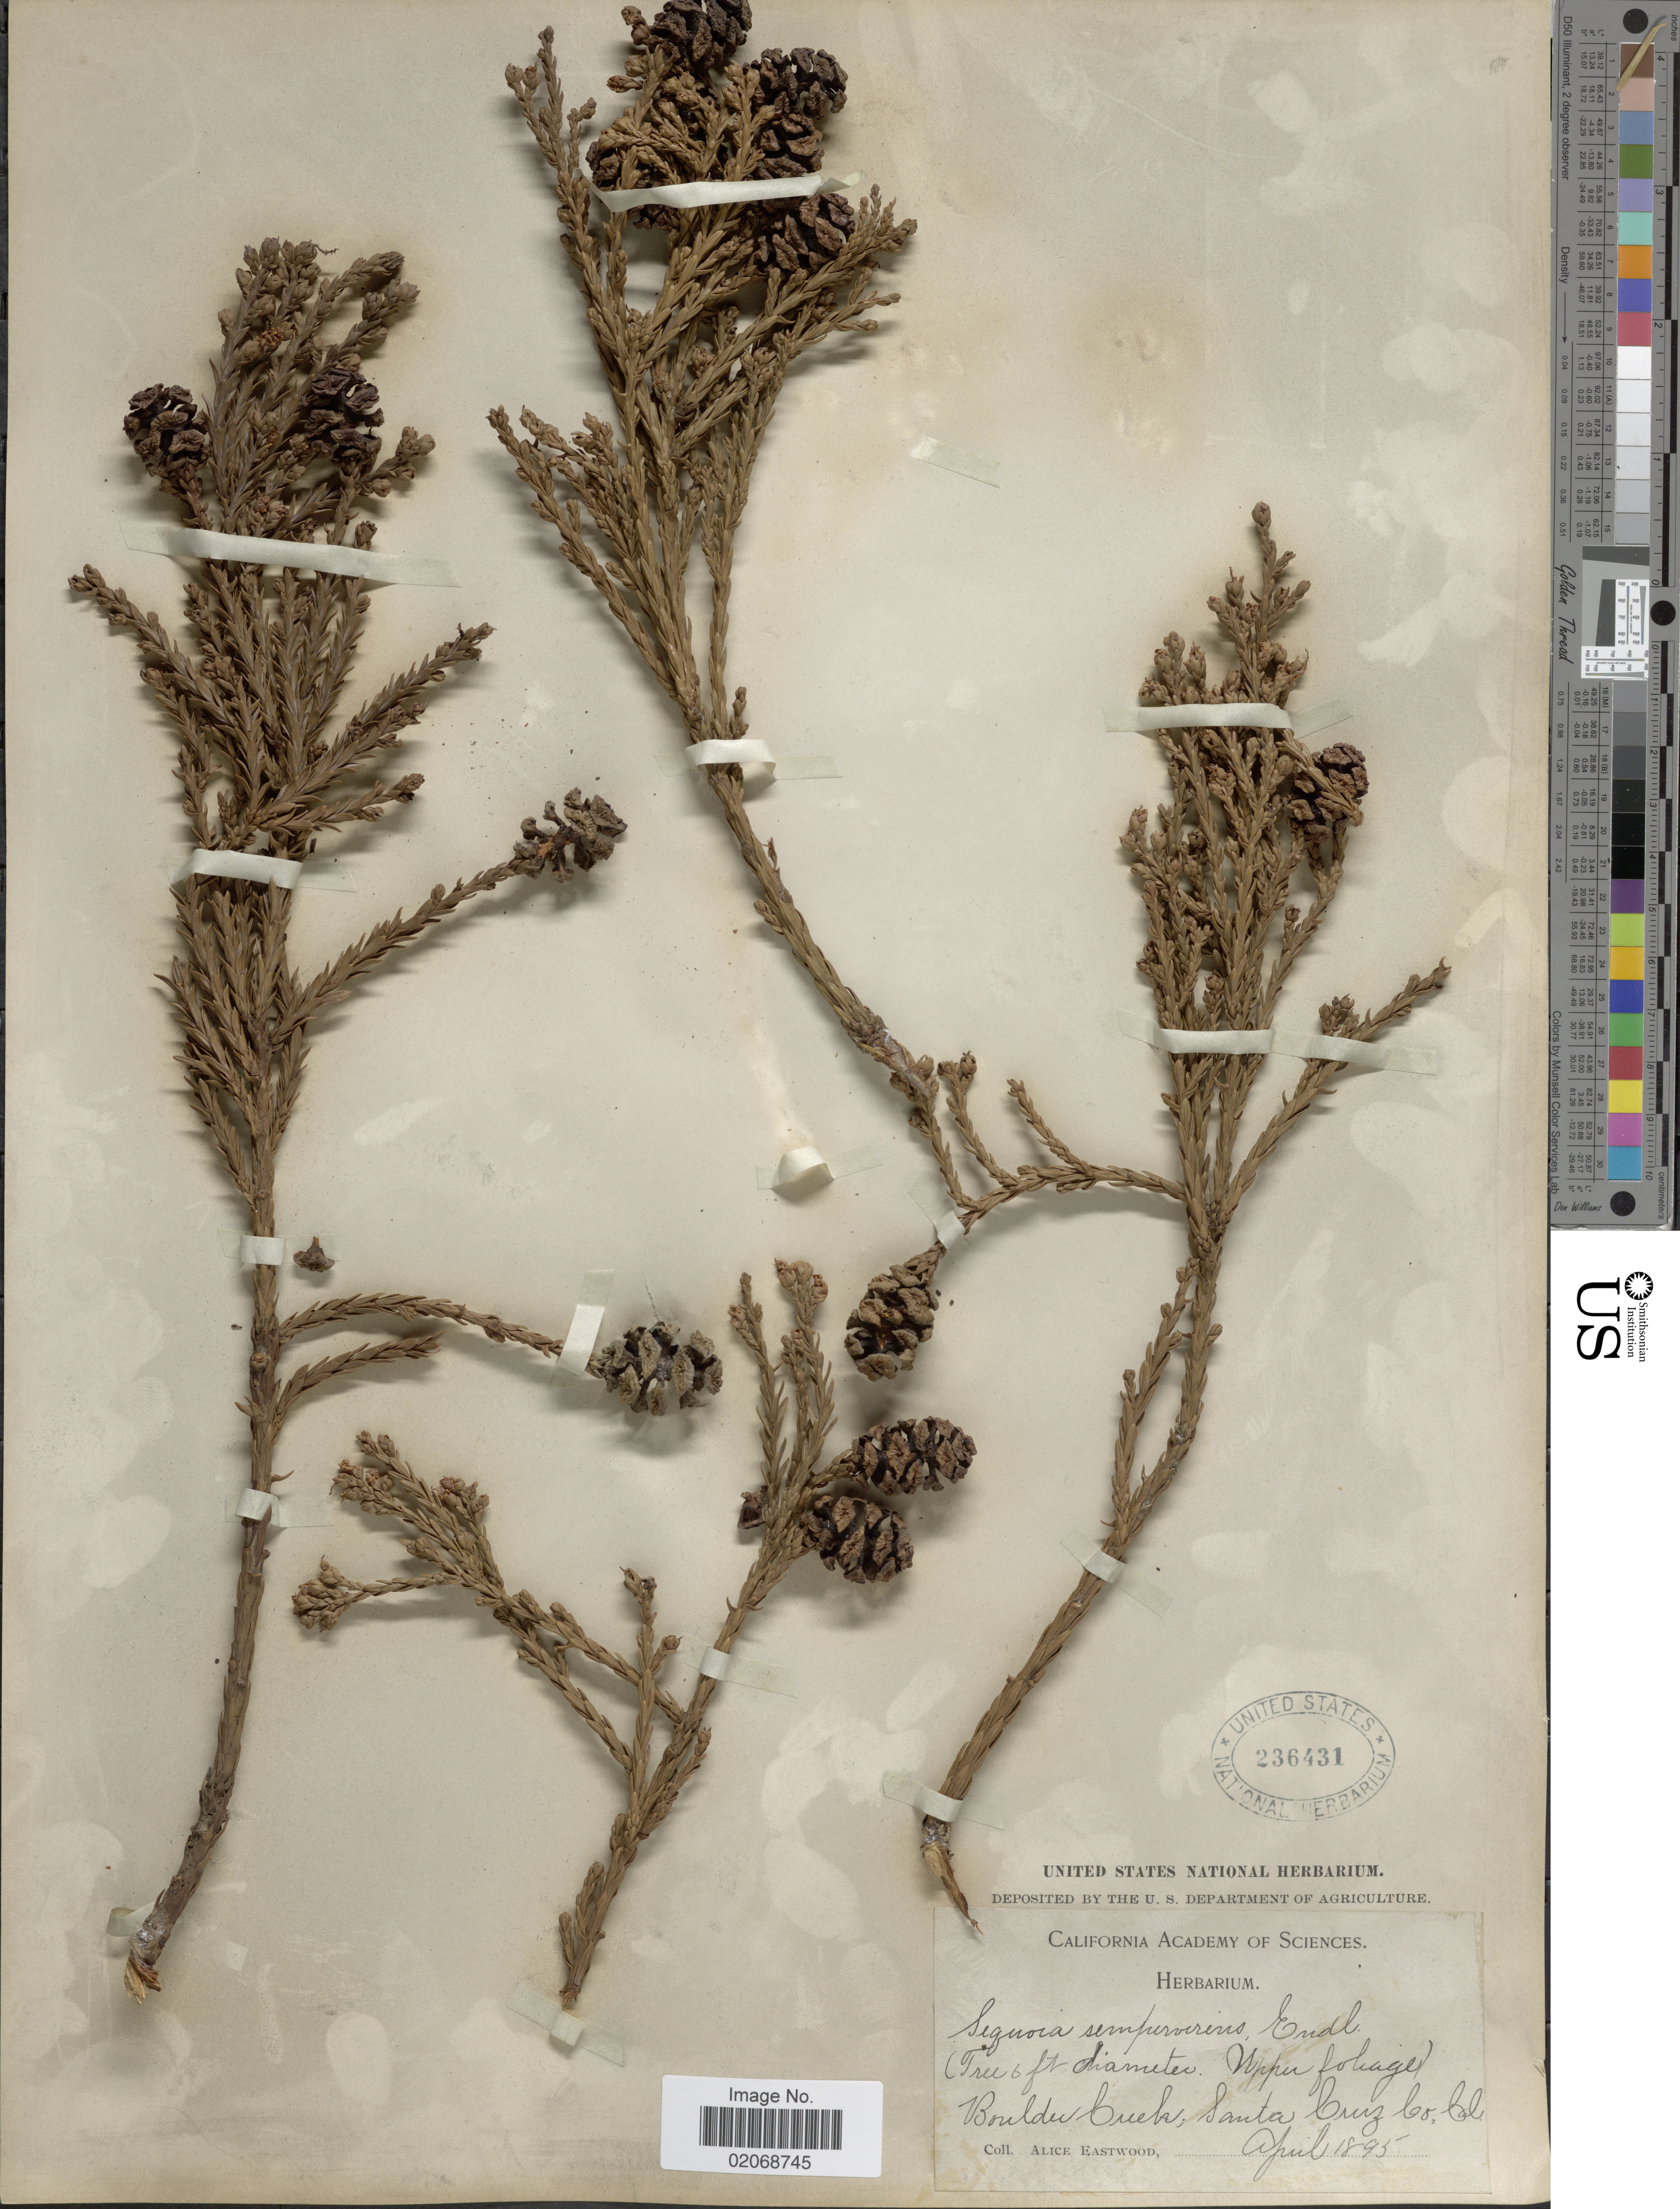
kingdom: Plantae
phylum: Tracheophyta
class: Pinopsida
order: Pinales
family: Cupressaceae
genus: Sequoia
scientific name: Sequoia sempervirens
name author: (D. Don) Endl.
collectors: A. Eastwood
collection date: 1895-04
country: United States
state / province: California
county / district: Santa Cruz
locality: Boulder Creek, Santa Cruz Co.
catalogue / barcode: US 236431